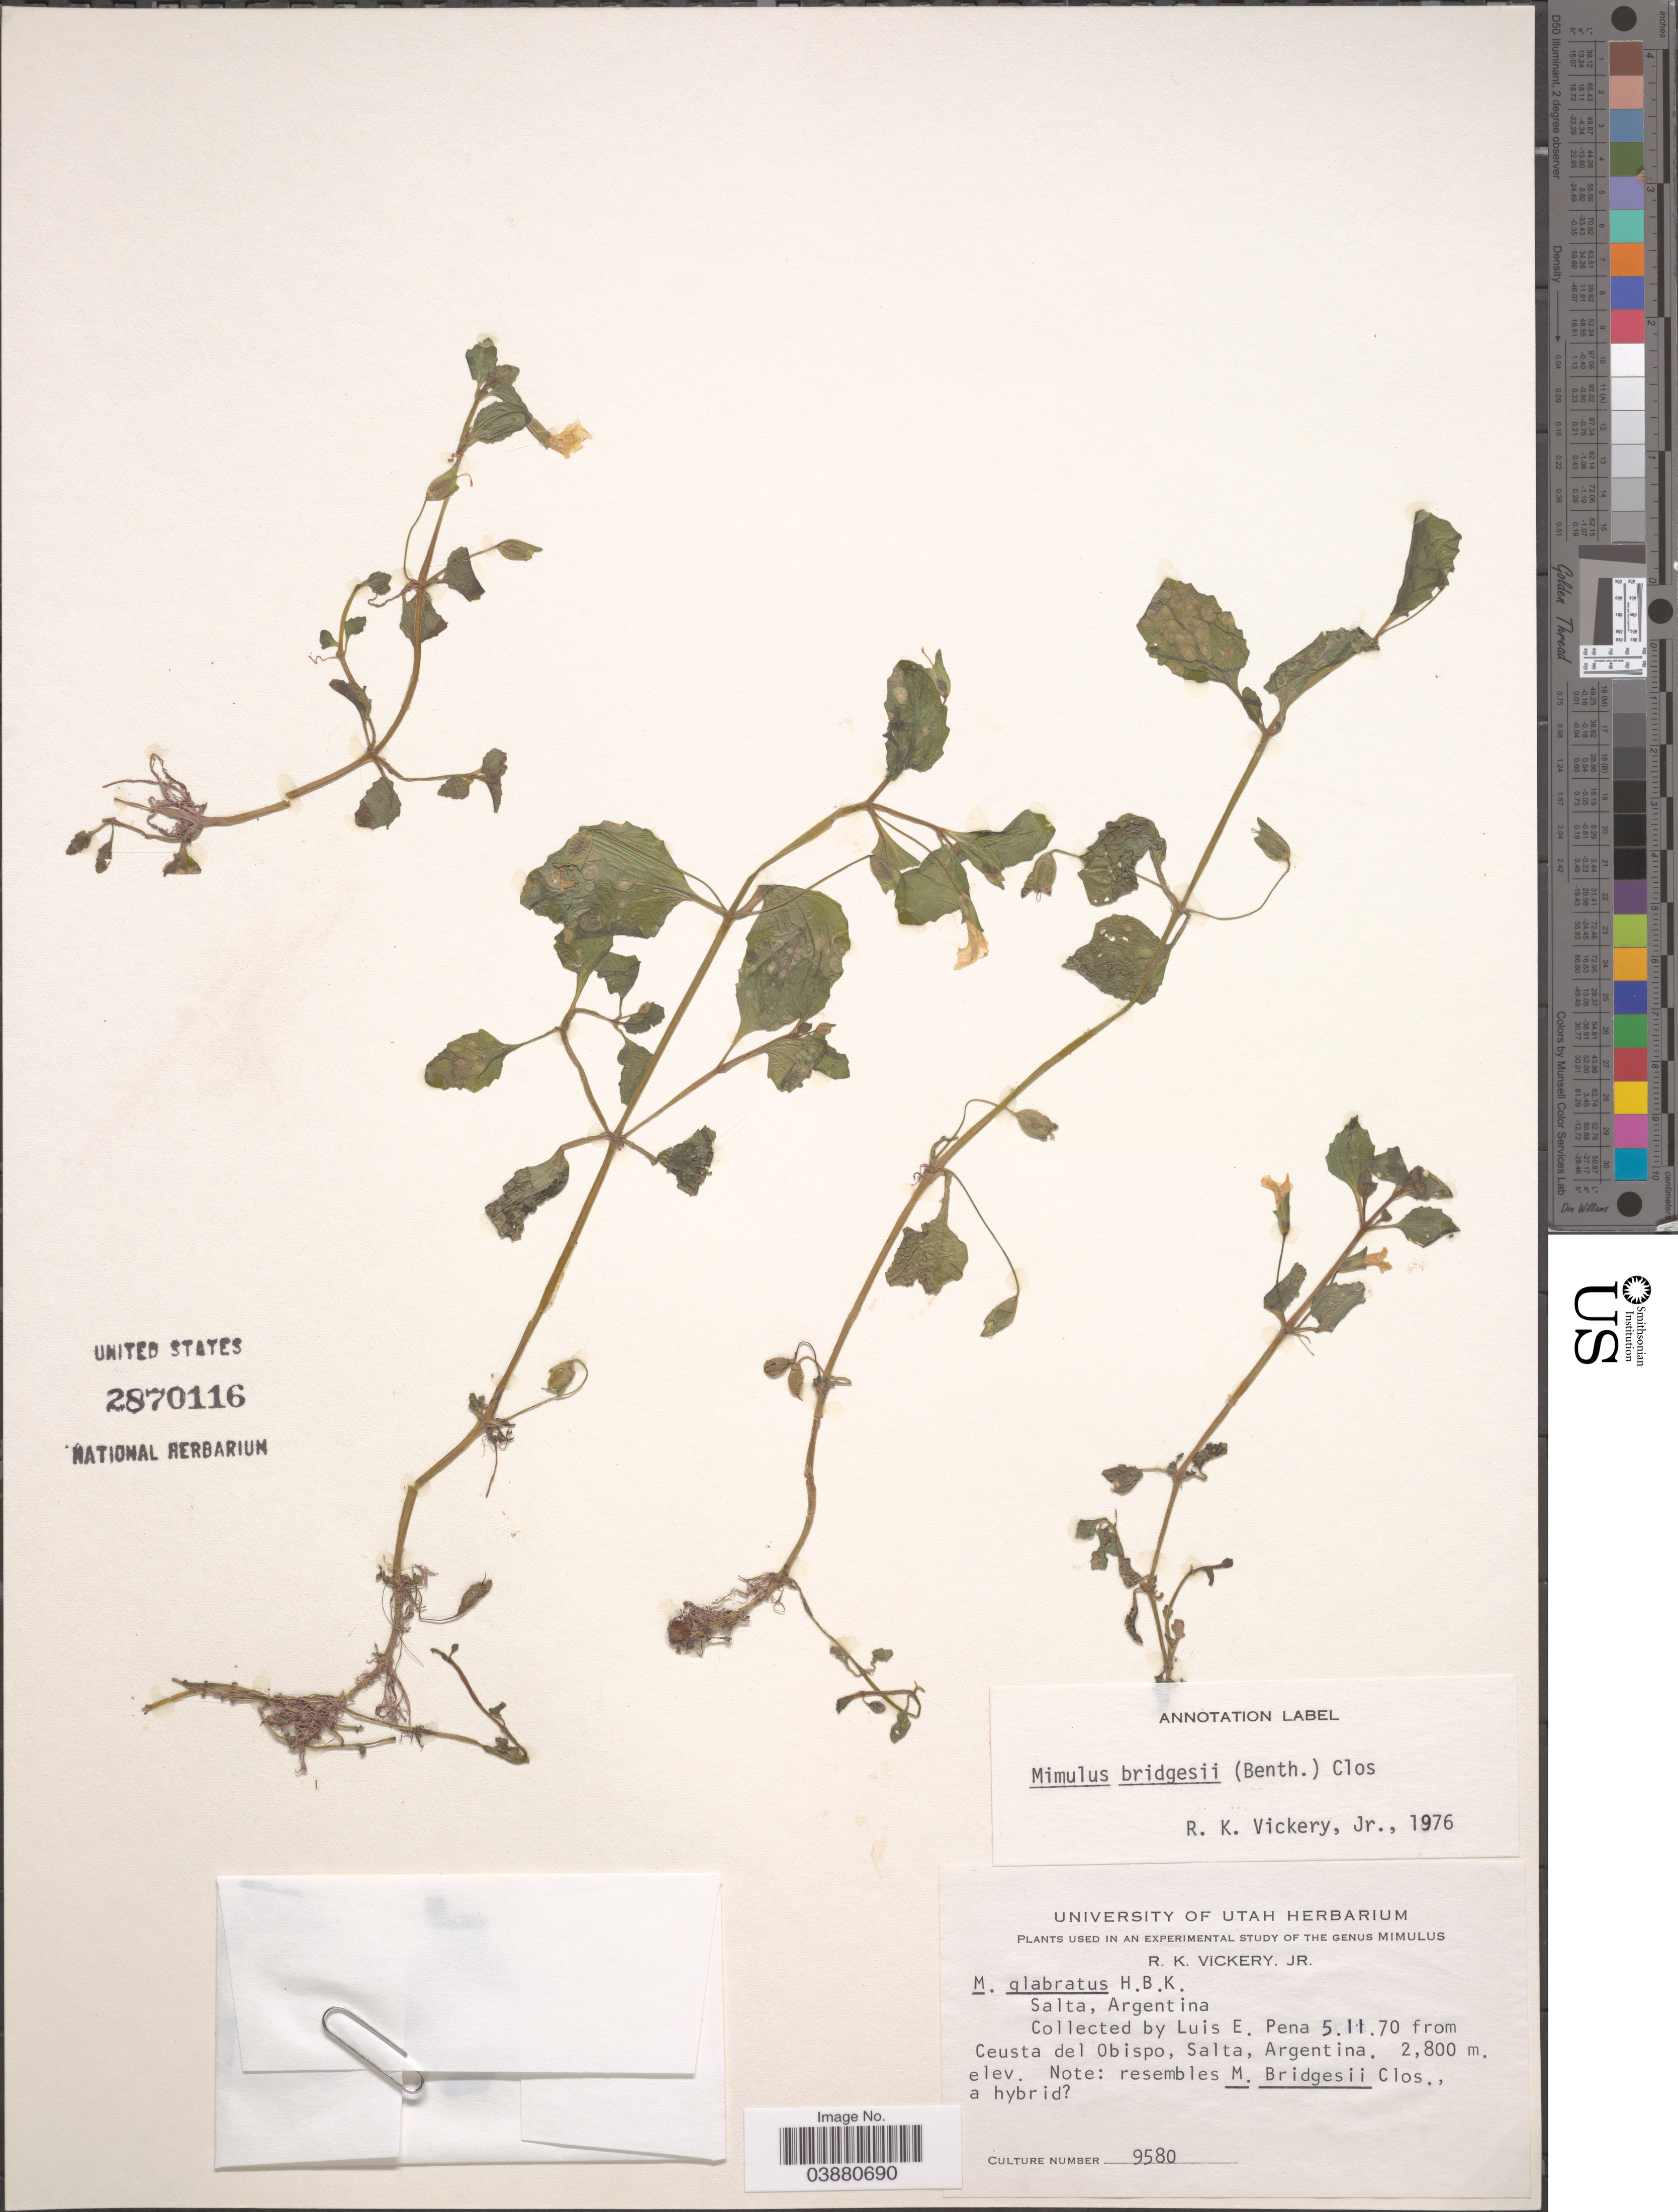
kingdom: Plantae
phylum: Tracheophyta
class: Magnoliopsida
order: Lamiales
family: Phrymaceae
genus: Mimulus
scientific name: Mimulus bridgesii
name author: Clos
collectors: L. Pena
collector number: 9580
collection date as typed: Transcribed d/m/y: 11/5/70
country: Argentina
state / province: Salta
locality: Cuesta del Obispo.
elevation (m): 2800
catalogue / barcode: US 2870116